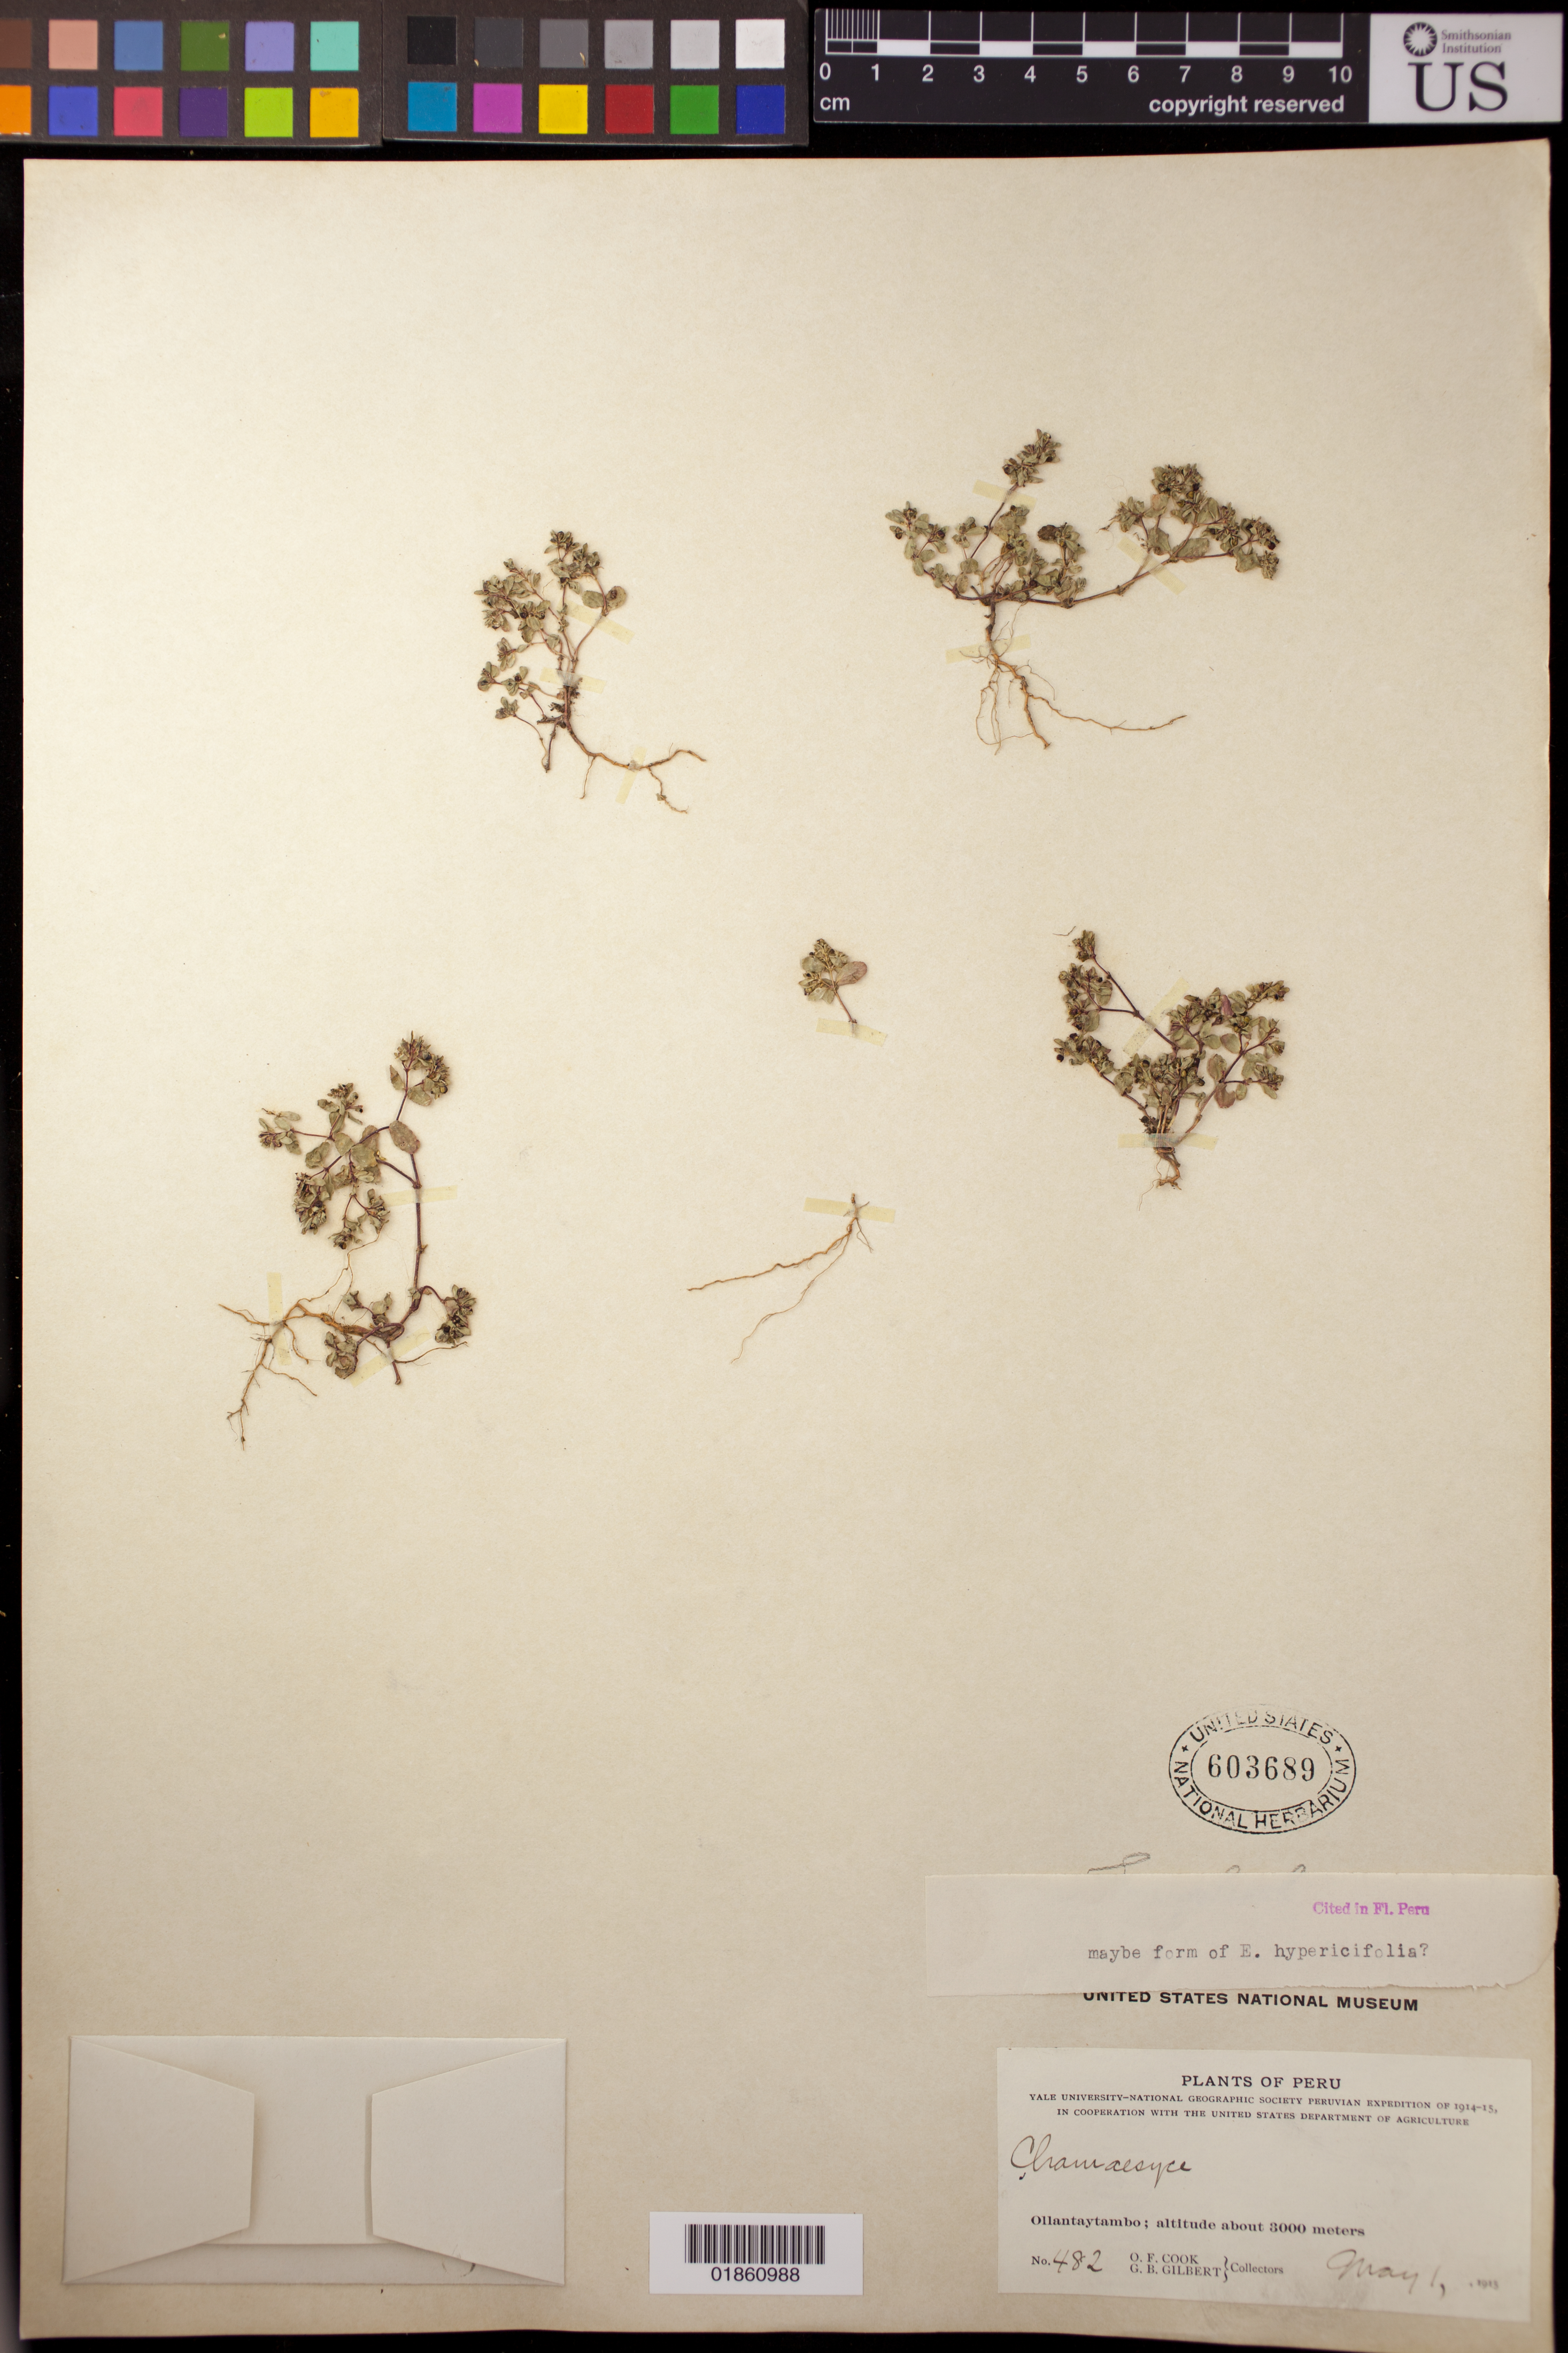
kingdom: Plantae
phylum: Tracheophyta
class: Magnoliopsida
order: Malpighiales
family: Euphorbiaceae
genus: Euphorbia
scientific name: Euphorbia hypericifolia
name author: L.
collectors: O. F. Cook & G. B. Gilbert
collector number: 482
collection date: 1915-05-01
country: Peru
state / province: Cusco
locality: Ollantaytambo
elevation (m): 3000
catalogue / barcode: US 603689